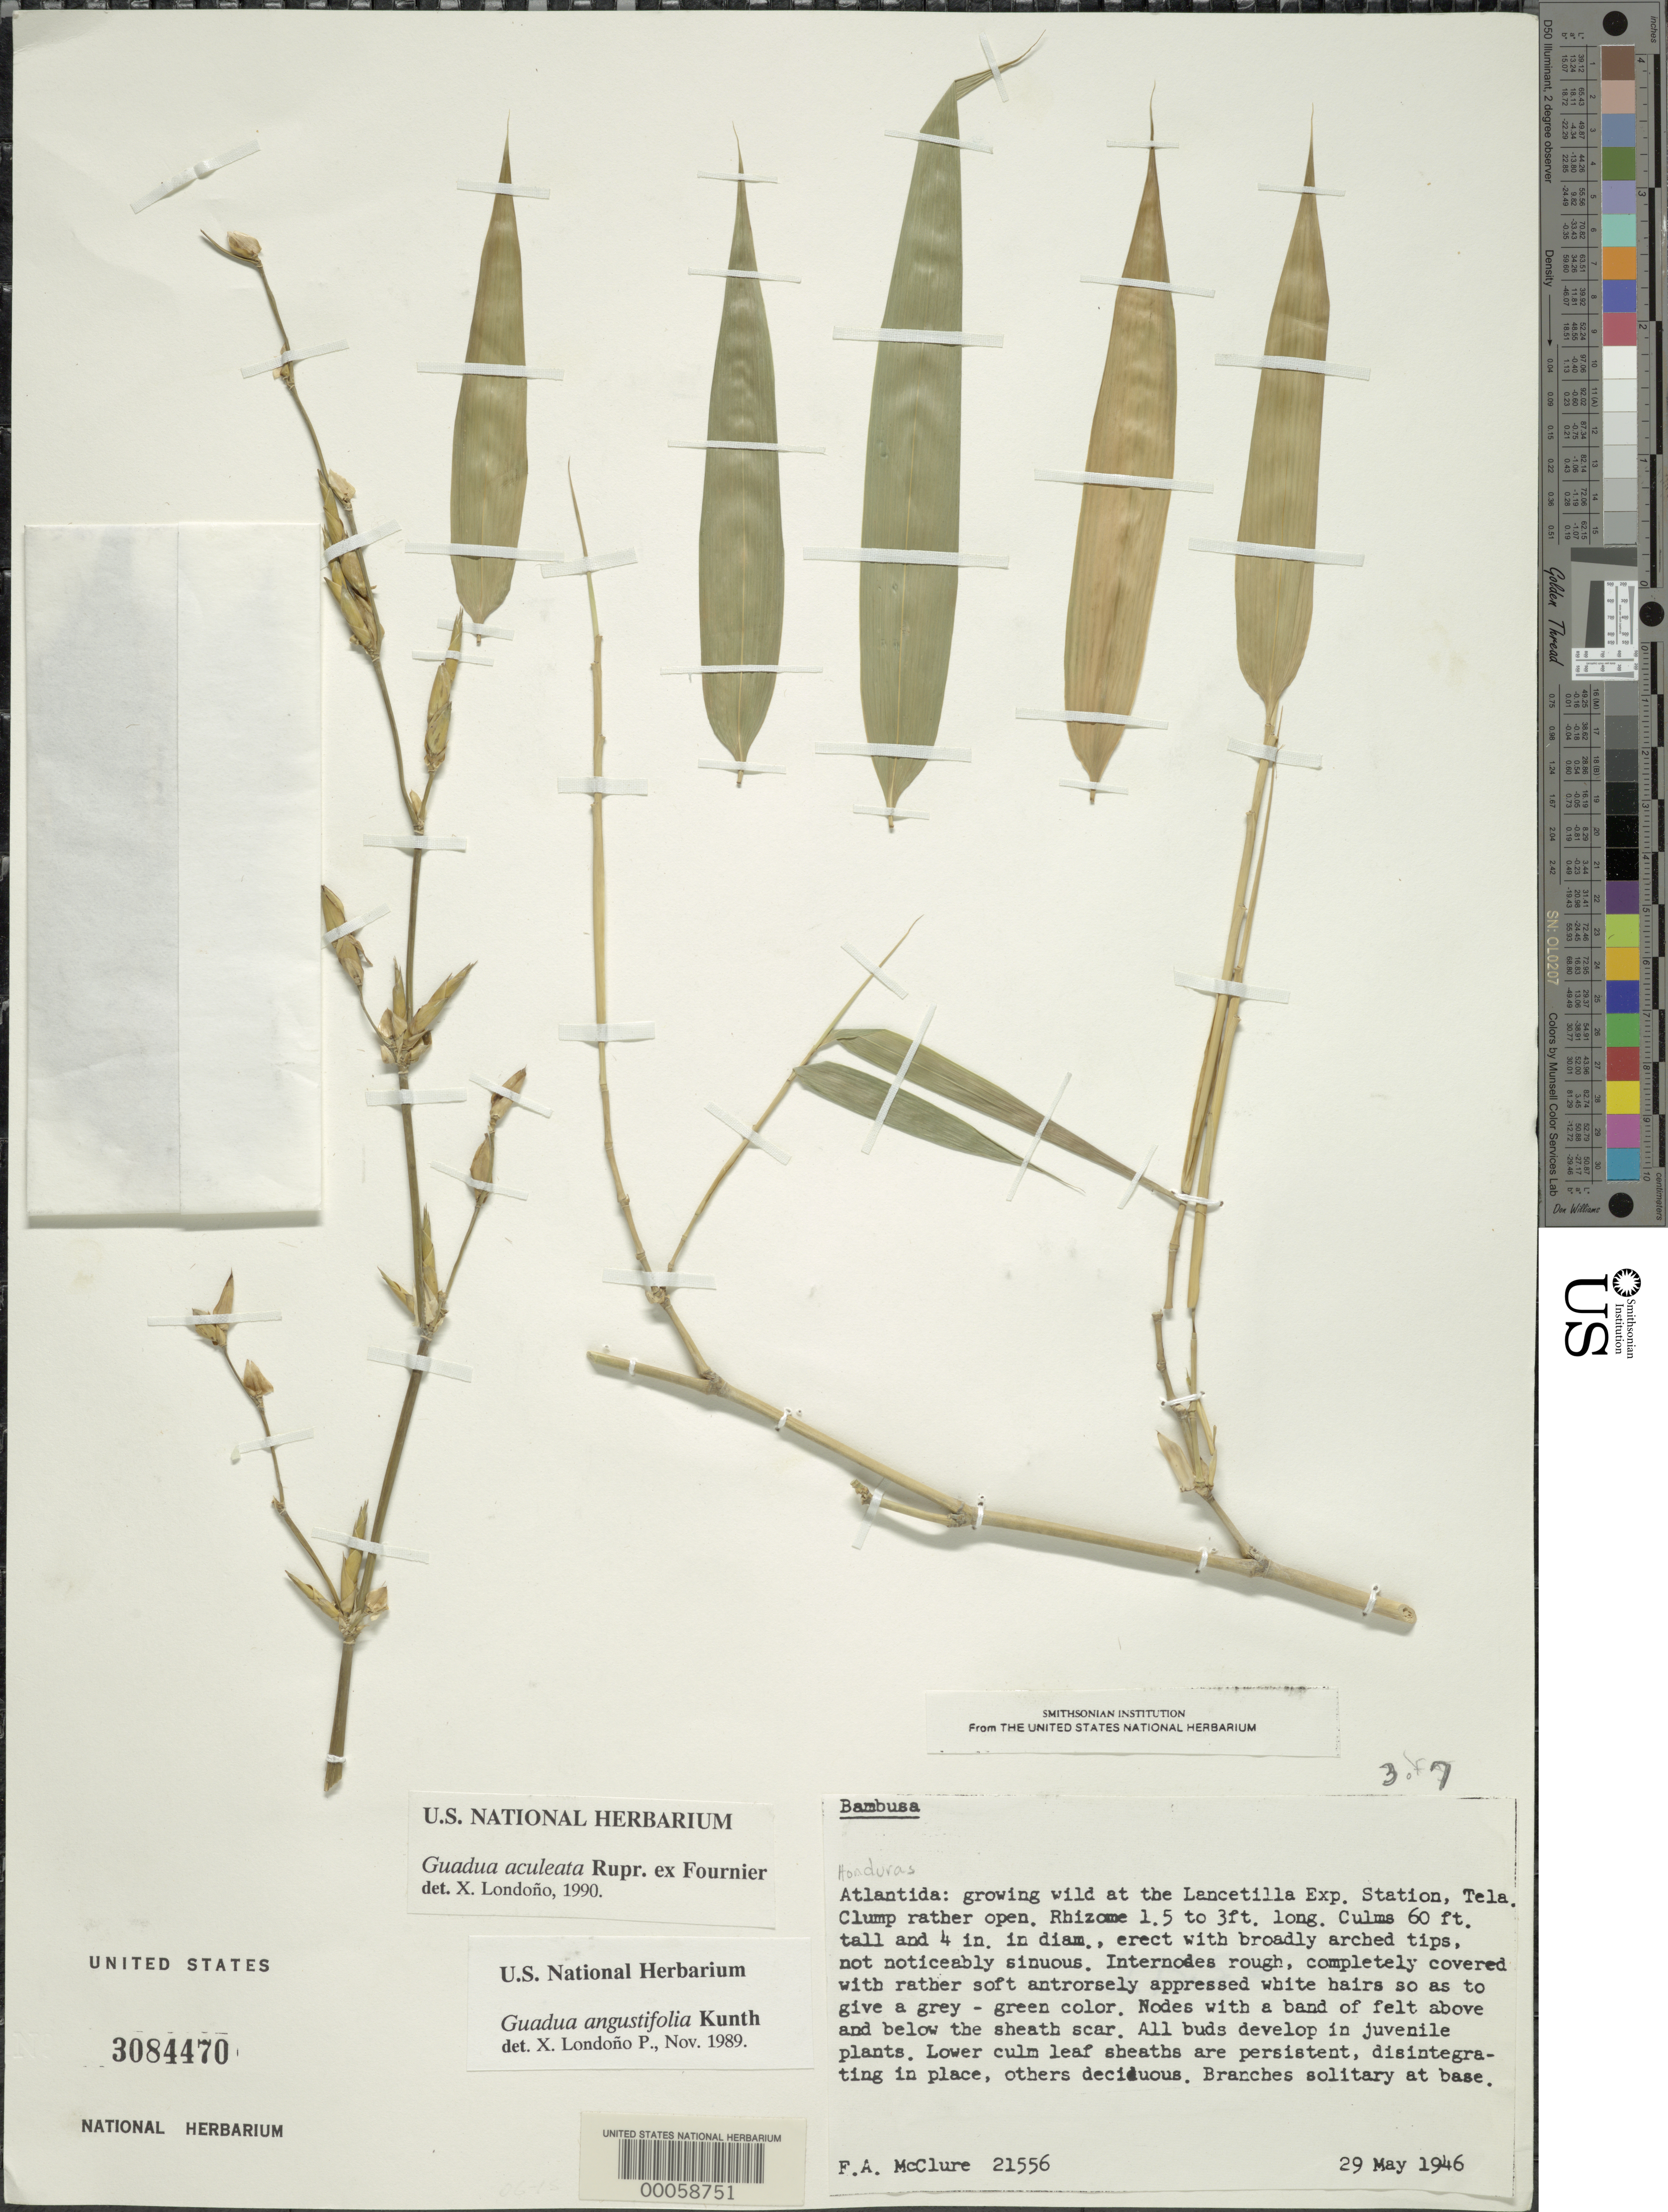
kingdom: Plantae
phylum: Tracheophyta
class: Liliopsida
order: Poales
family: Poaceae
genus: Guadua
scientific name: Guadua aculeata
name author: Rupr. ex E. Fourn.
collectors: F. A. McClure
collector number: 21556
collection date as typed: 29 May 1946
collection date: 1946-05-29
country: Honduras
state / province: Atlántida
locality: Lancetilla Exp. Station, Tela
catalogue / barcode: US 3084470